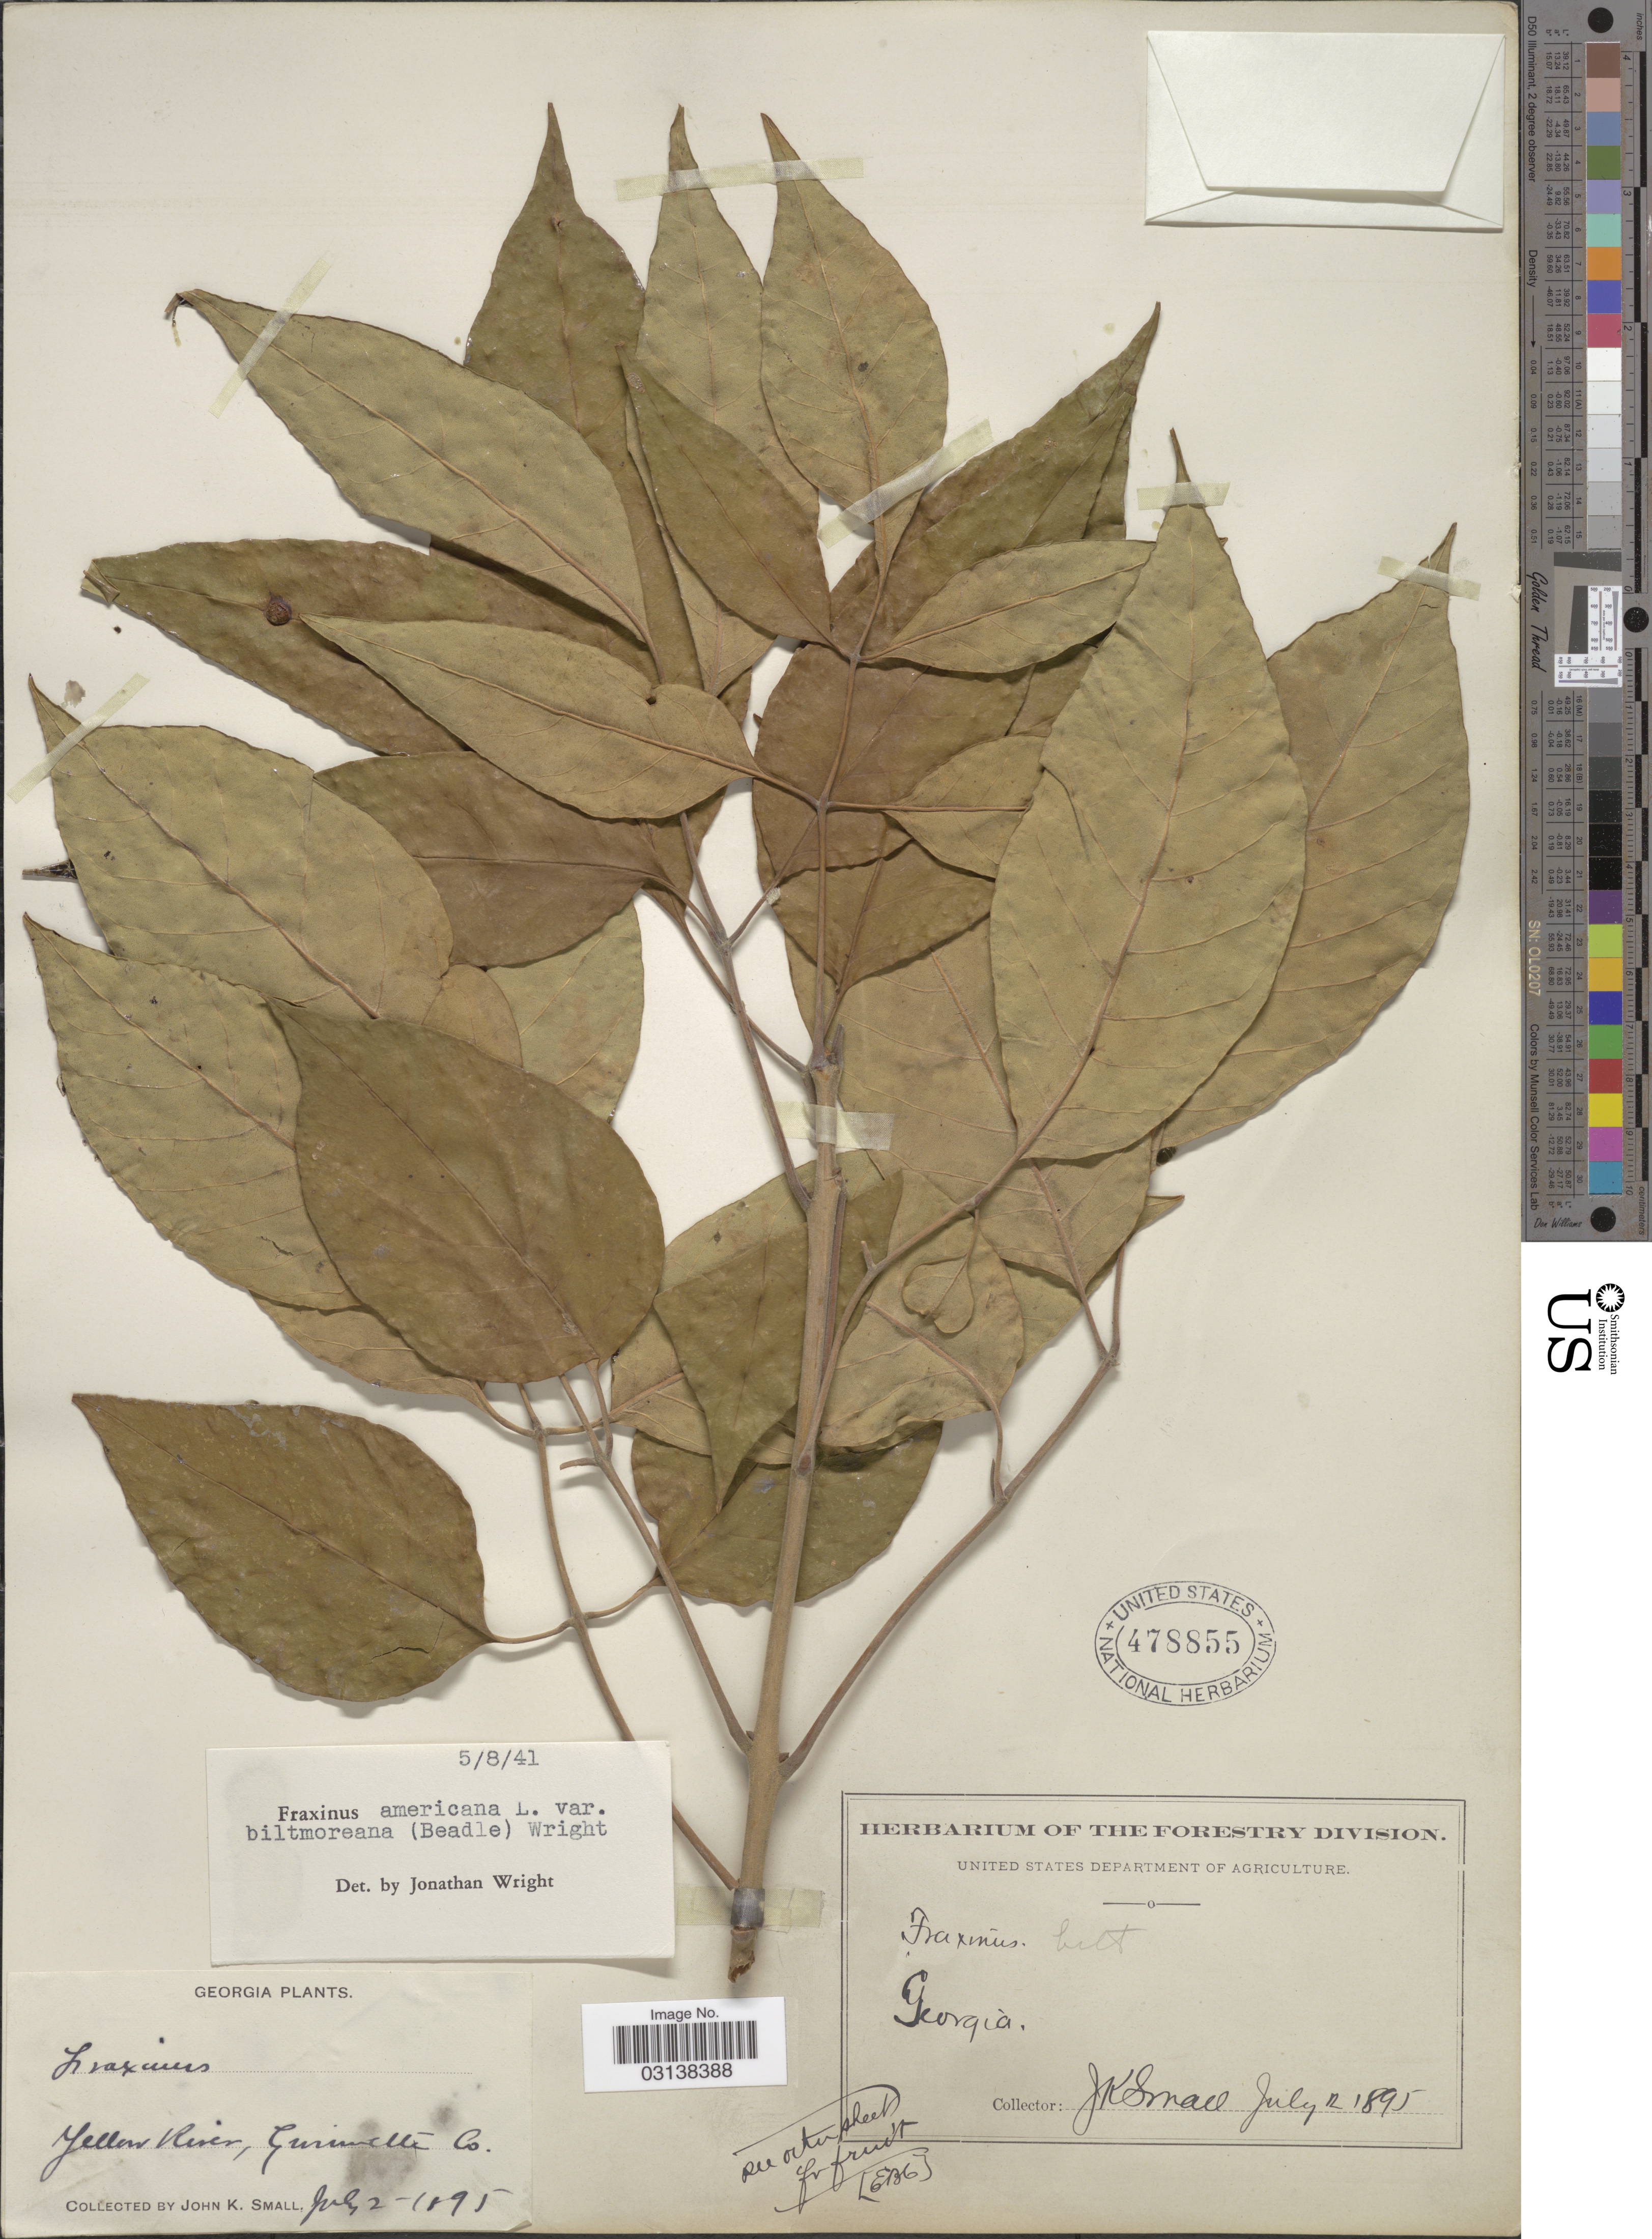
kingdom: Plantae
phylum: Tracheophyta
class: Magnoliopsida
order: Lamiales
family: Oleaceae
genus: Fraxinus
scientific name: Fraxinus americana var. biltmoreana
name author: (Beadle) J.W. Wright ex Fernald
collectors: J. K. Small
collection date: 1895-07-02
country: United States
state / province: Georgia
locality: Yellow River, Gwinnett Co.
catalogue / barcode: US 478855